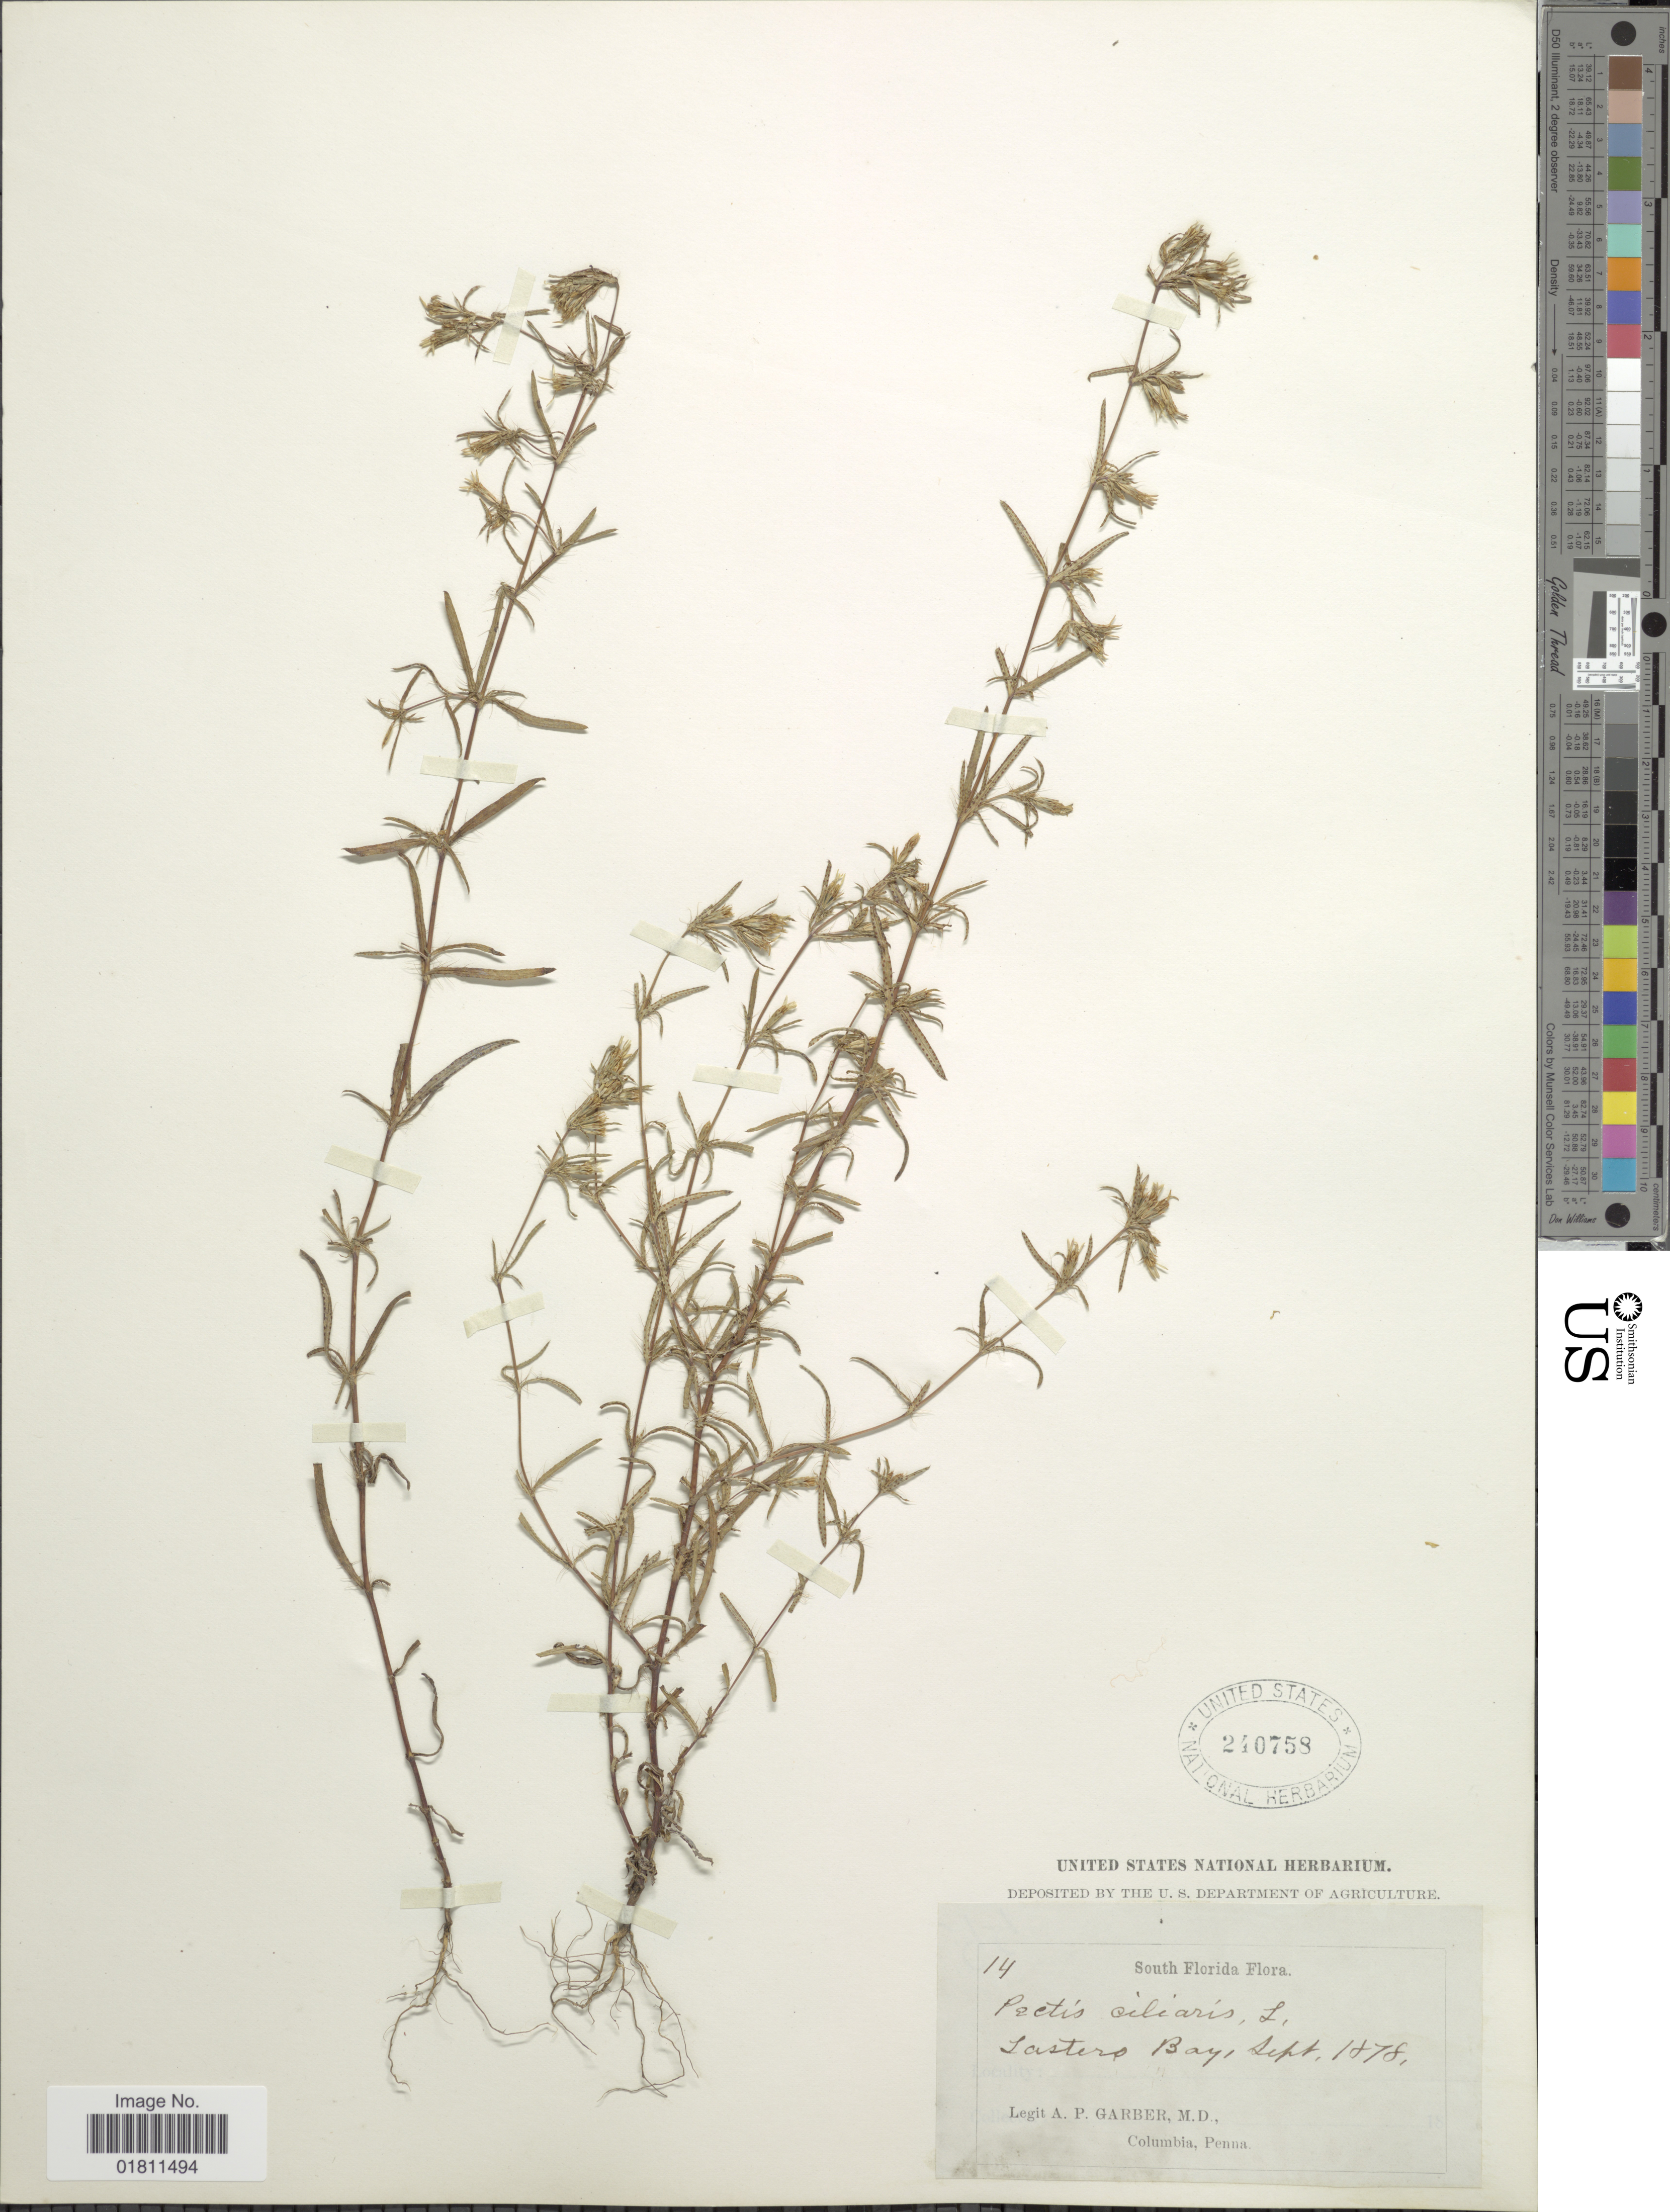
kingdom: Plantae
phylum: Tracheophyta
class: Magnoliopsida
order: Asterales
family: Asteraceae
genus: Pectis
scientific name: Pectis linearifolia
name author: Urb.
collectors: A. P. Garber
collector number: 14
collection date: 1878-09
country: United States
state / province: Florida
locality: South Florida, Lastero Bay.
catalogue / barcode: US 240758